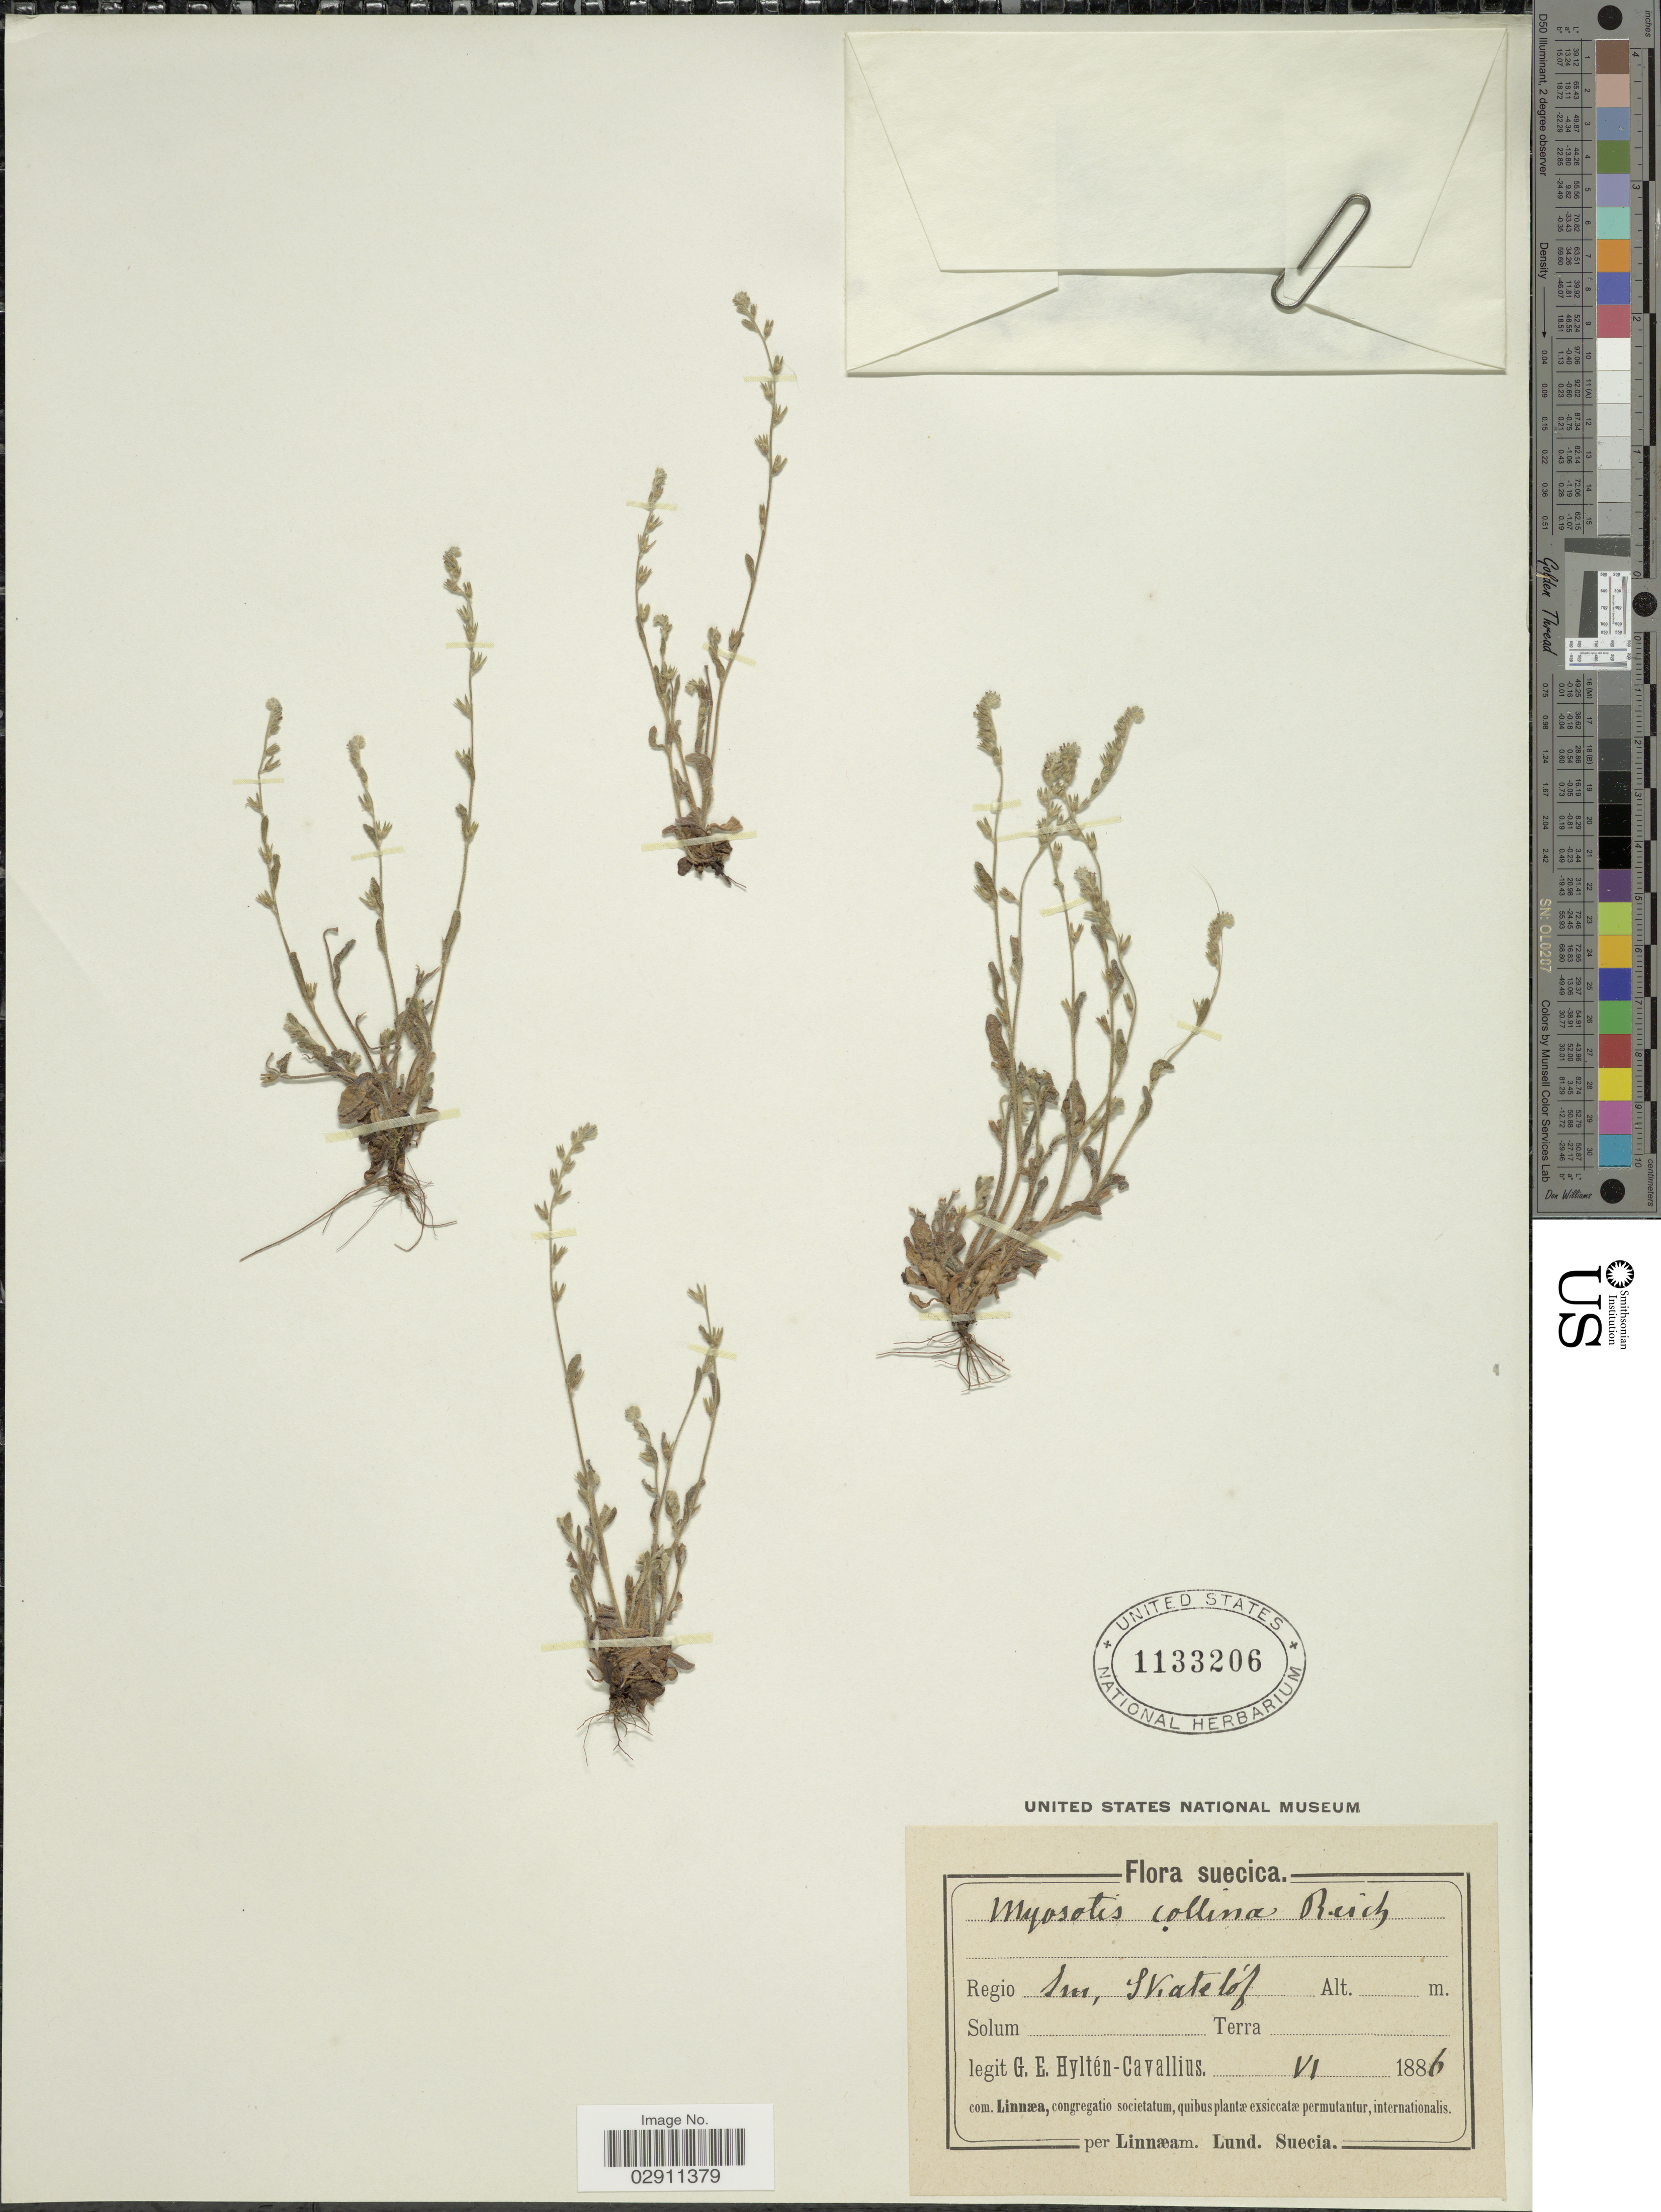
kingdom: Plantae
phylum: Tracheophyta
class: Magnoliopsida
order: Boraginales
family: Boraginaceae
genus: Myosotis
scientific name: Myosotis stricta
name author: Link ex Roem. & Schult.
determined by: Goldman, Doug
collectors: Hyltén-Cavallius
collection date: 1886-06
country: Sweden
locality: Suecica, Regio Sm. Skatelóf.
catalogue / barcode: US 1133206